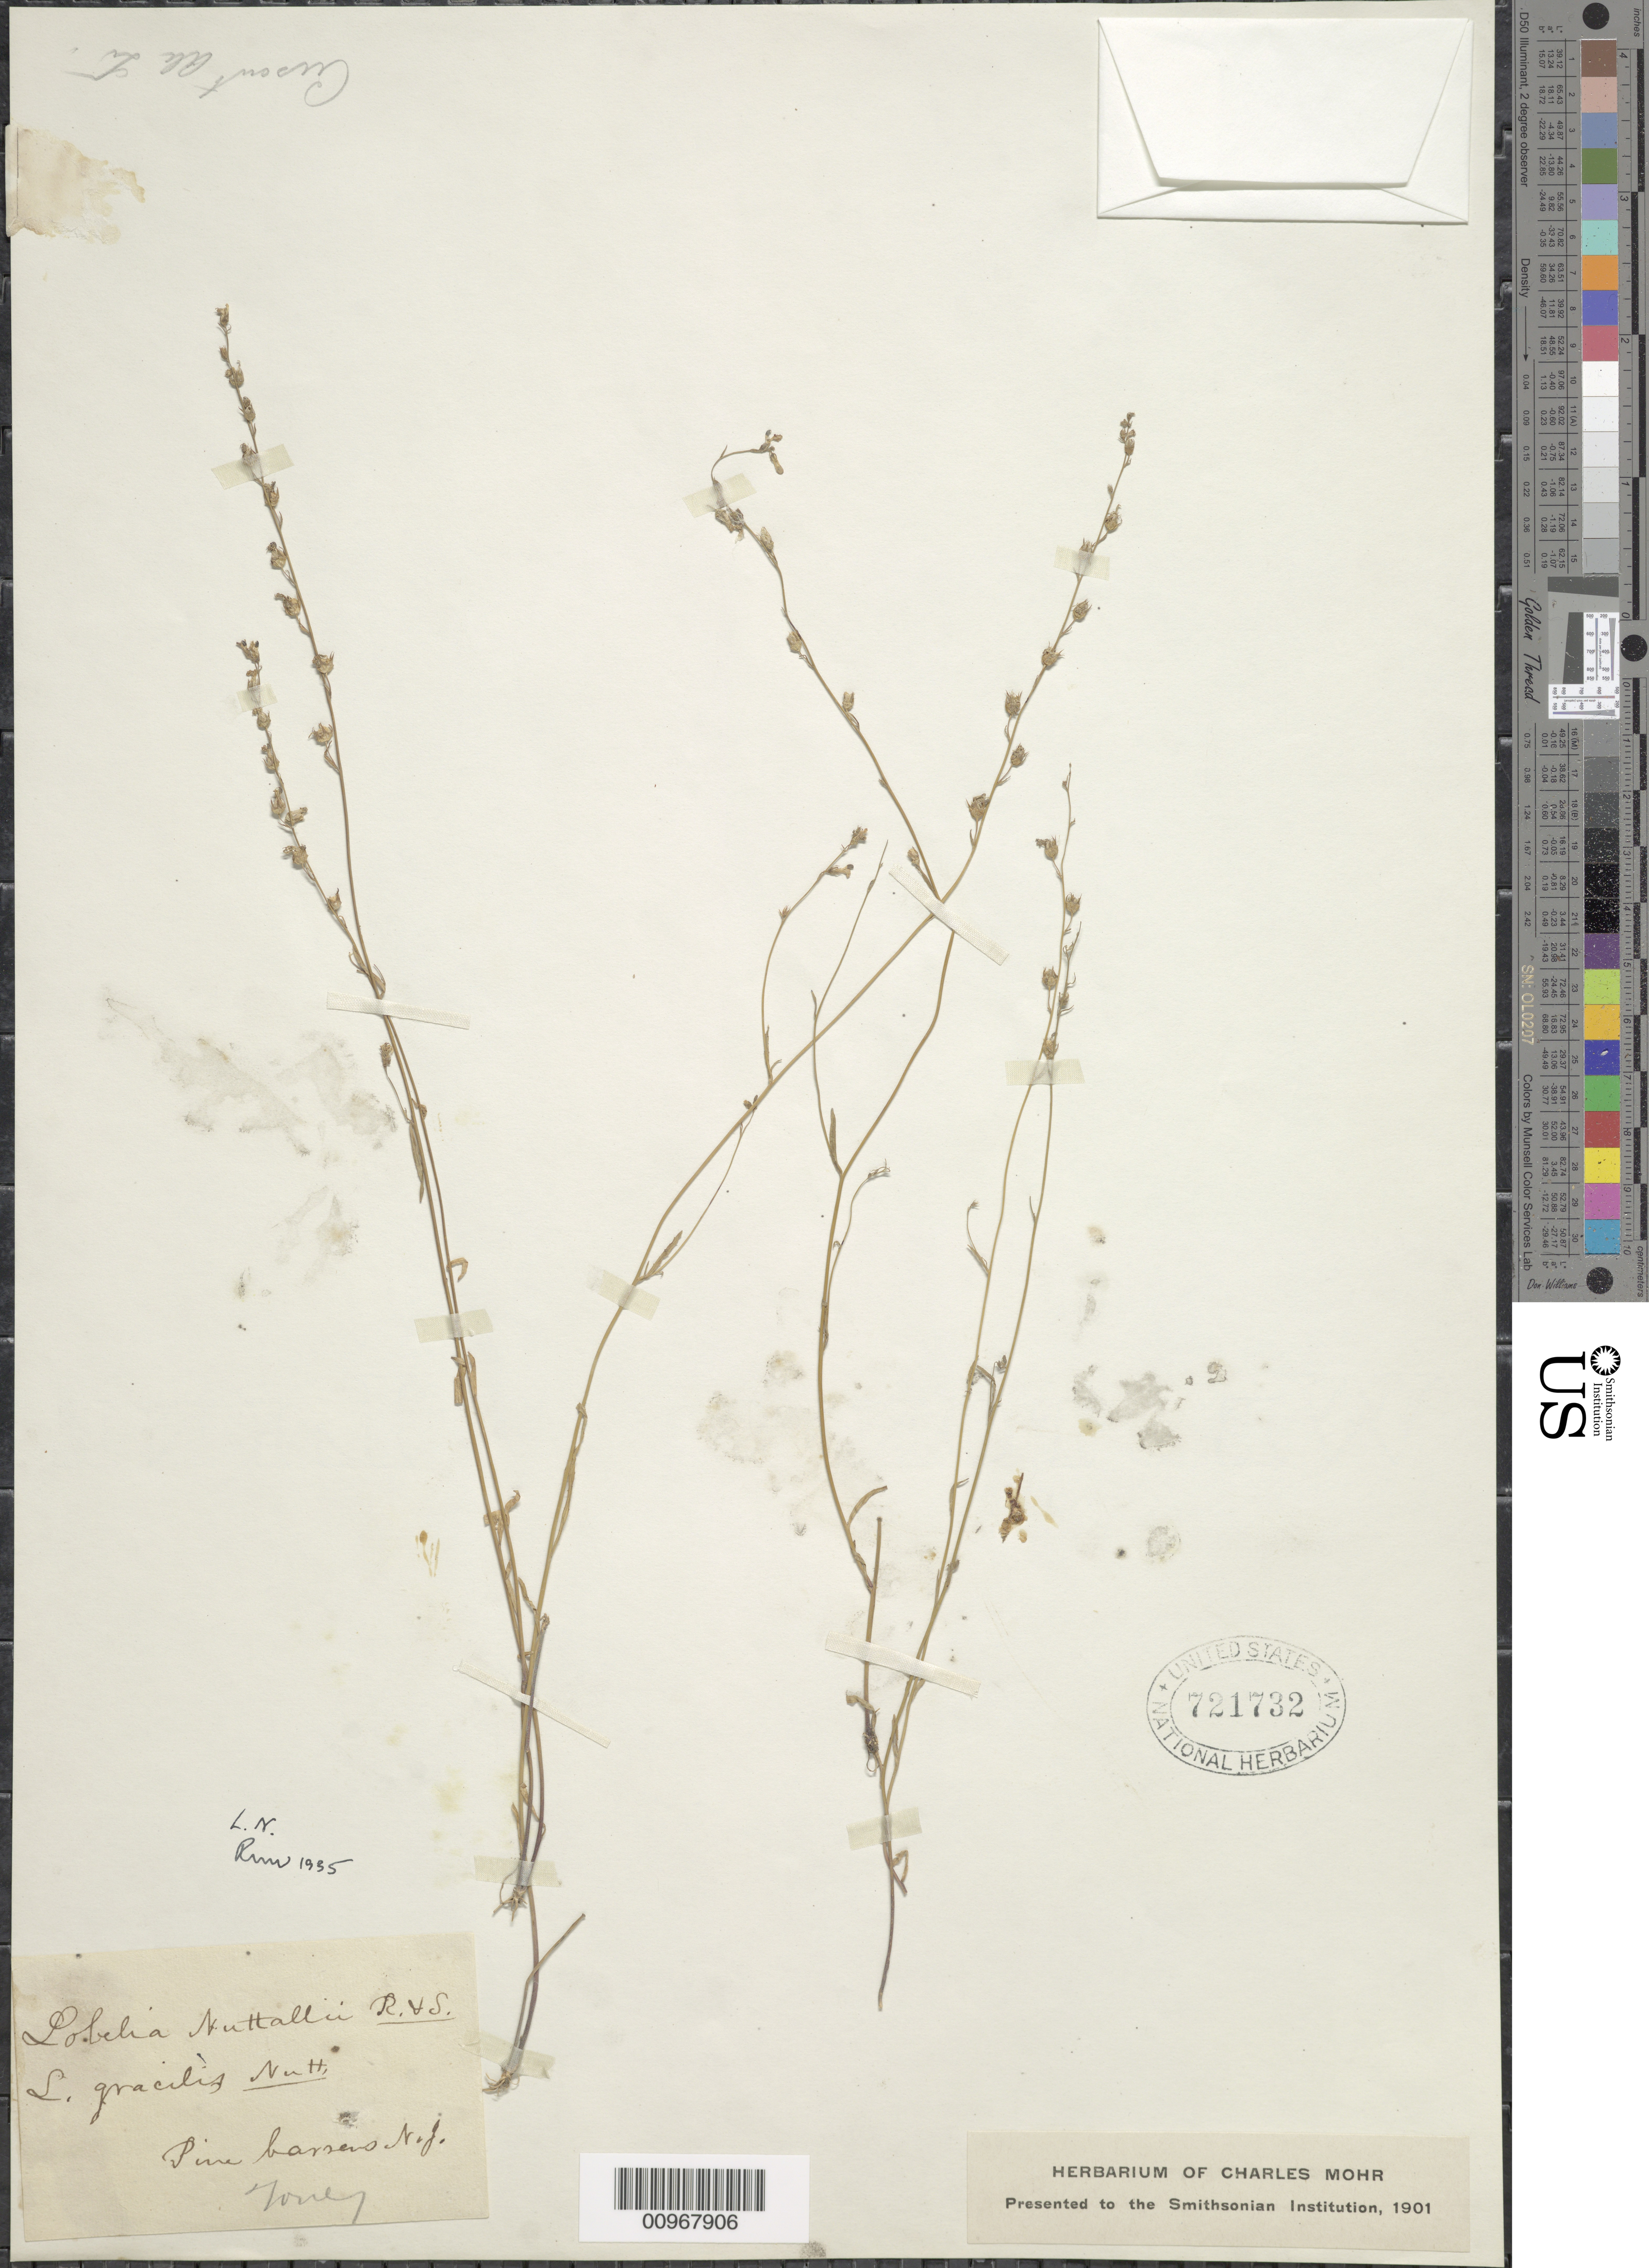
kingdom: Plantae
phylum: Tracheophyta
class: Magnoliopsida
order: Asterales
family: Campanulaceae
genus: Lobelia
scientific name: Lobelia nuttallii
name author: Schult.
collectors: J. Torrey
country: United States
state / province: New Jersey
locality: Pine barrens.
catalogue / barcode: US 721732